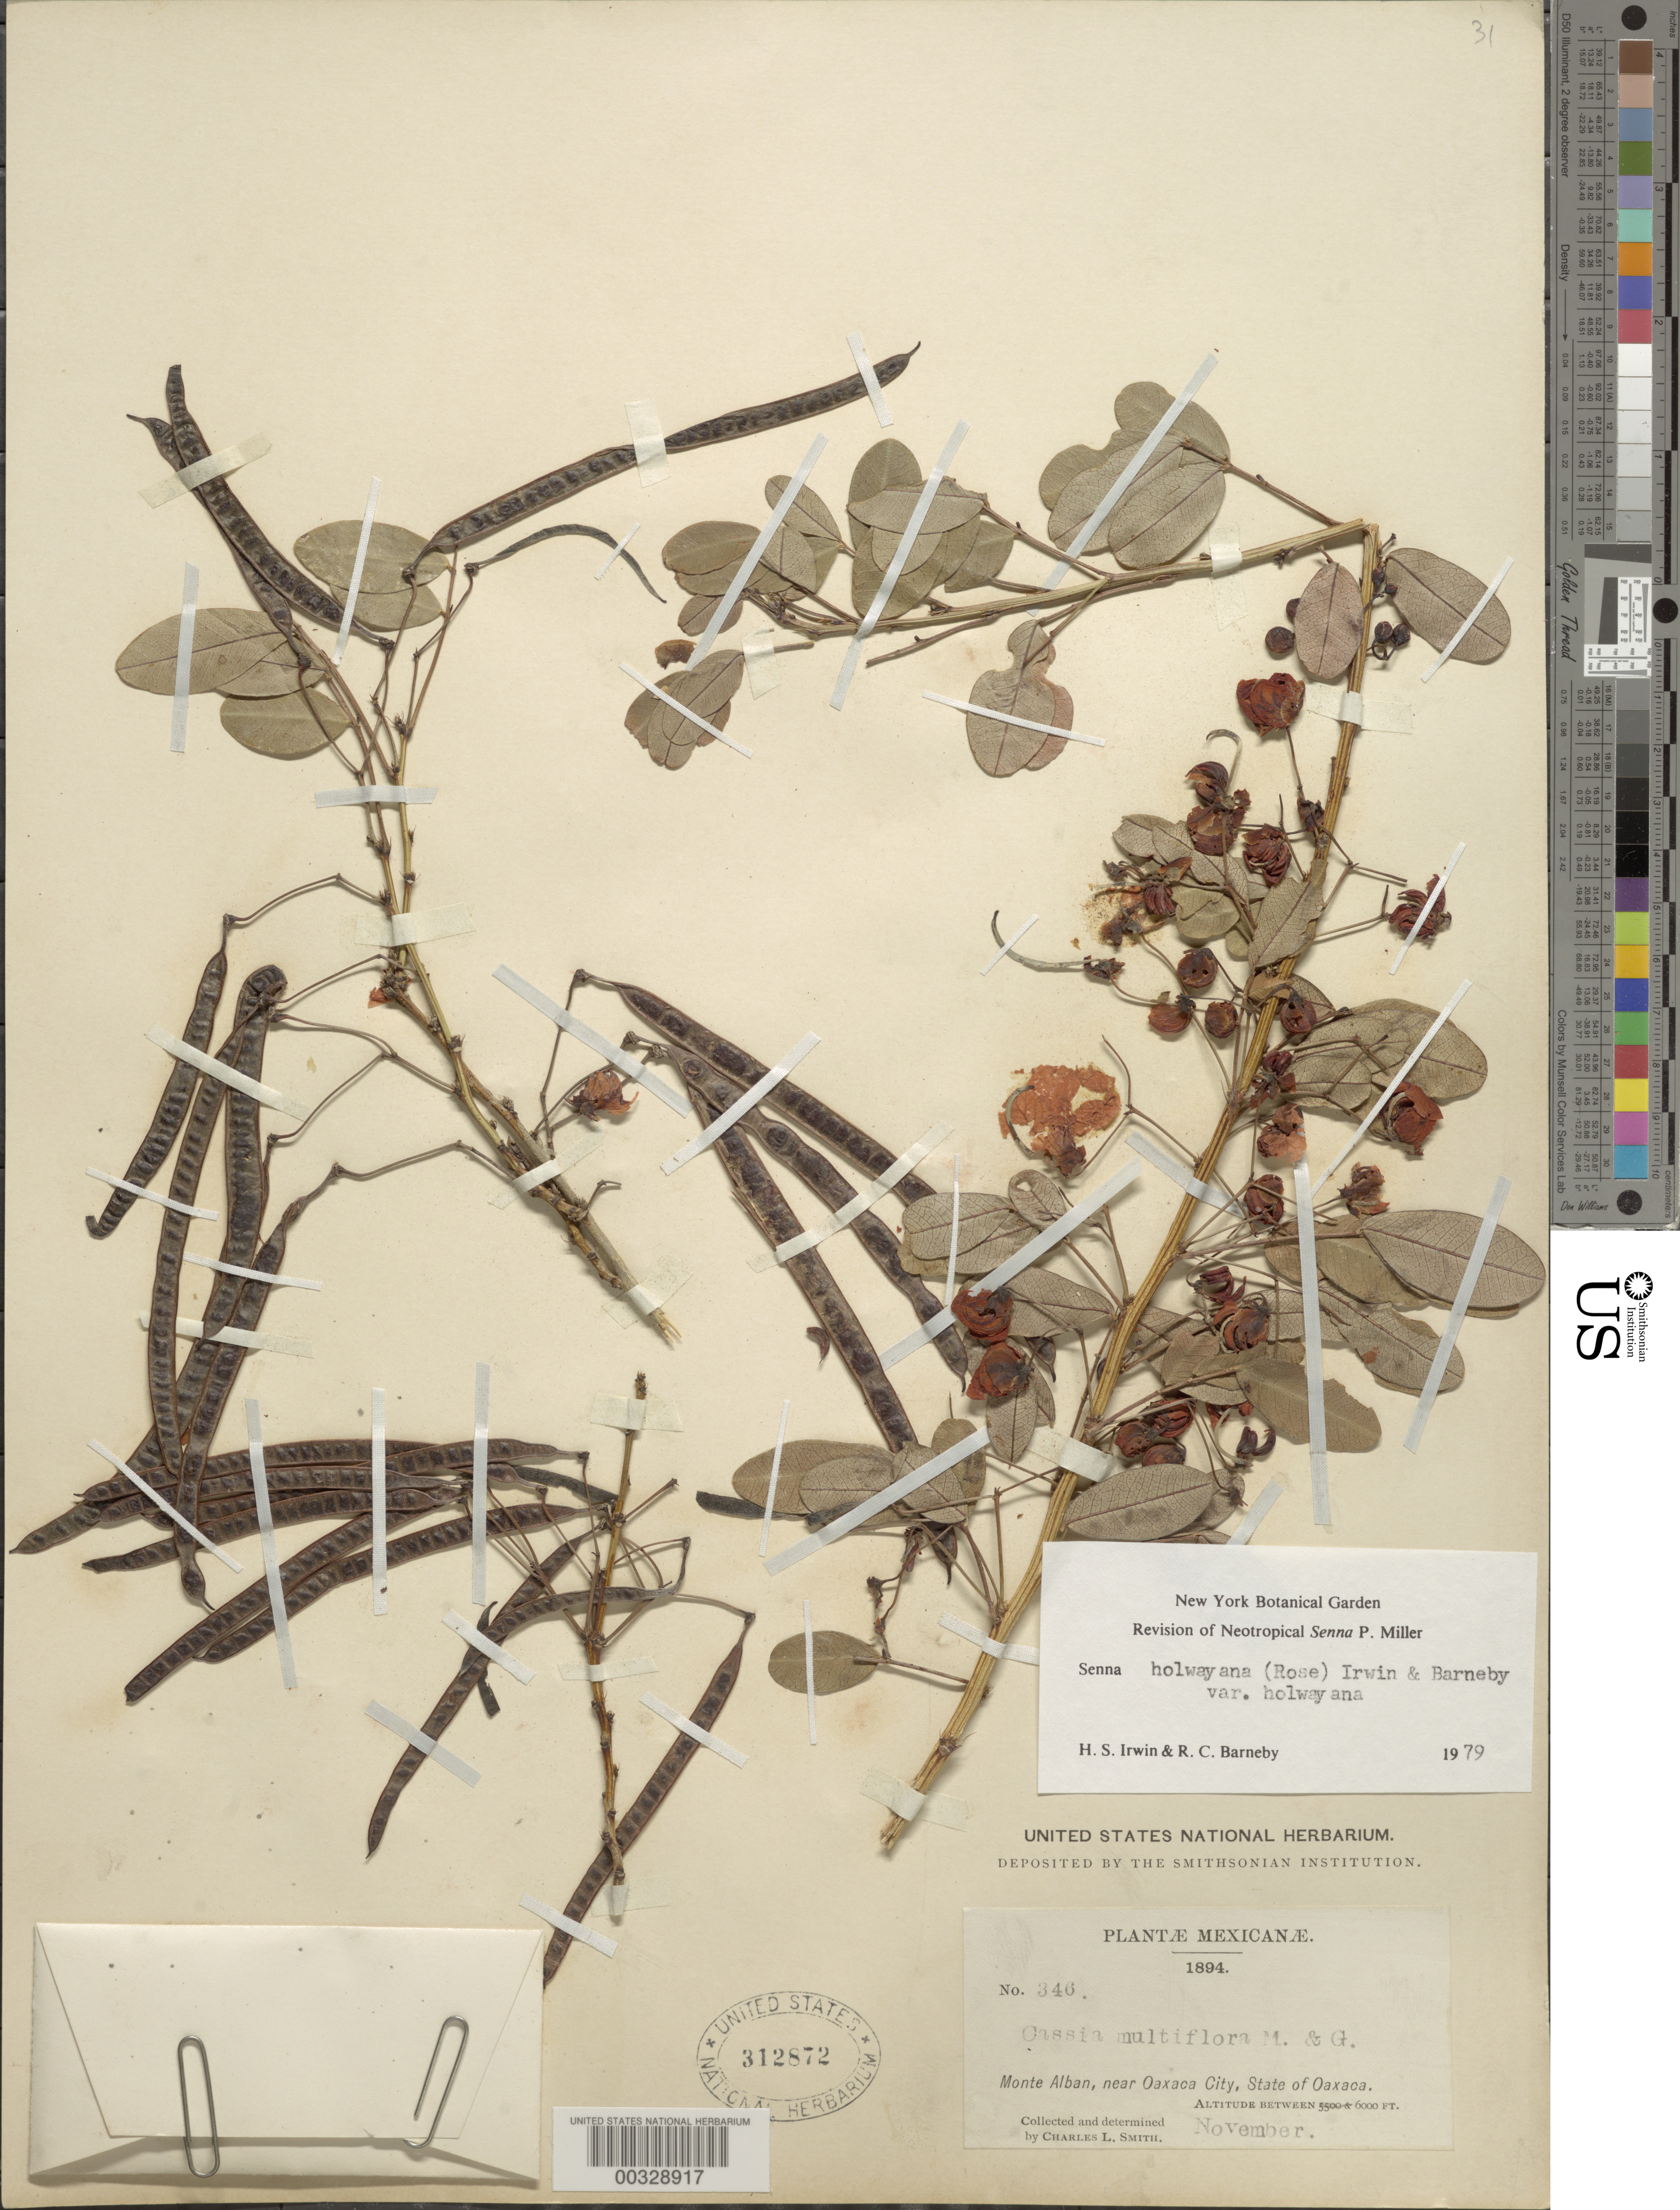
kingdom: Plantae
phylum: Tracheophyta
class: Magnoliopsida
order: Fabales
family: Fabaceae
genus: Senna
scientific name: Senna holwayana var. holwayana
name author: (Rose) H.S. Irwin & Barneby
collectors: C. L. Smith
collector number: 346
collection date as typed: Nov 1894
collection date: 1894-11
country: Mexico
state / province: Oaxaca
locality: Monte alban, near Oaxaca city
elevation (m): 1829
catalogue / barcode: US 312872